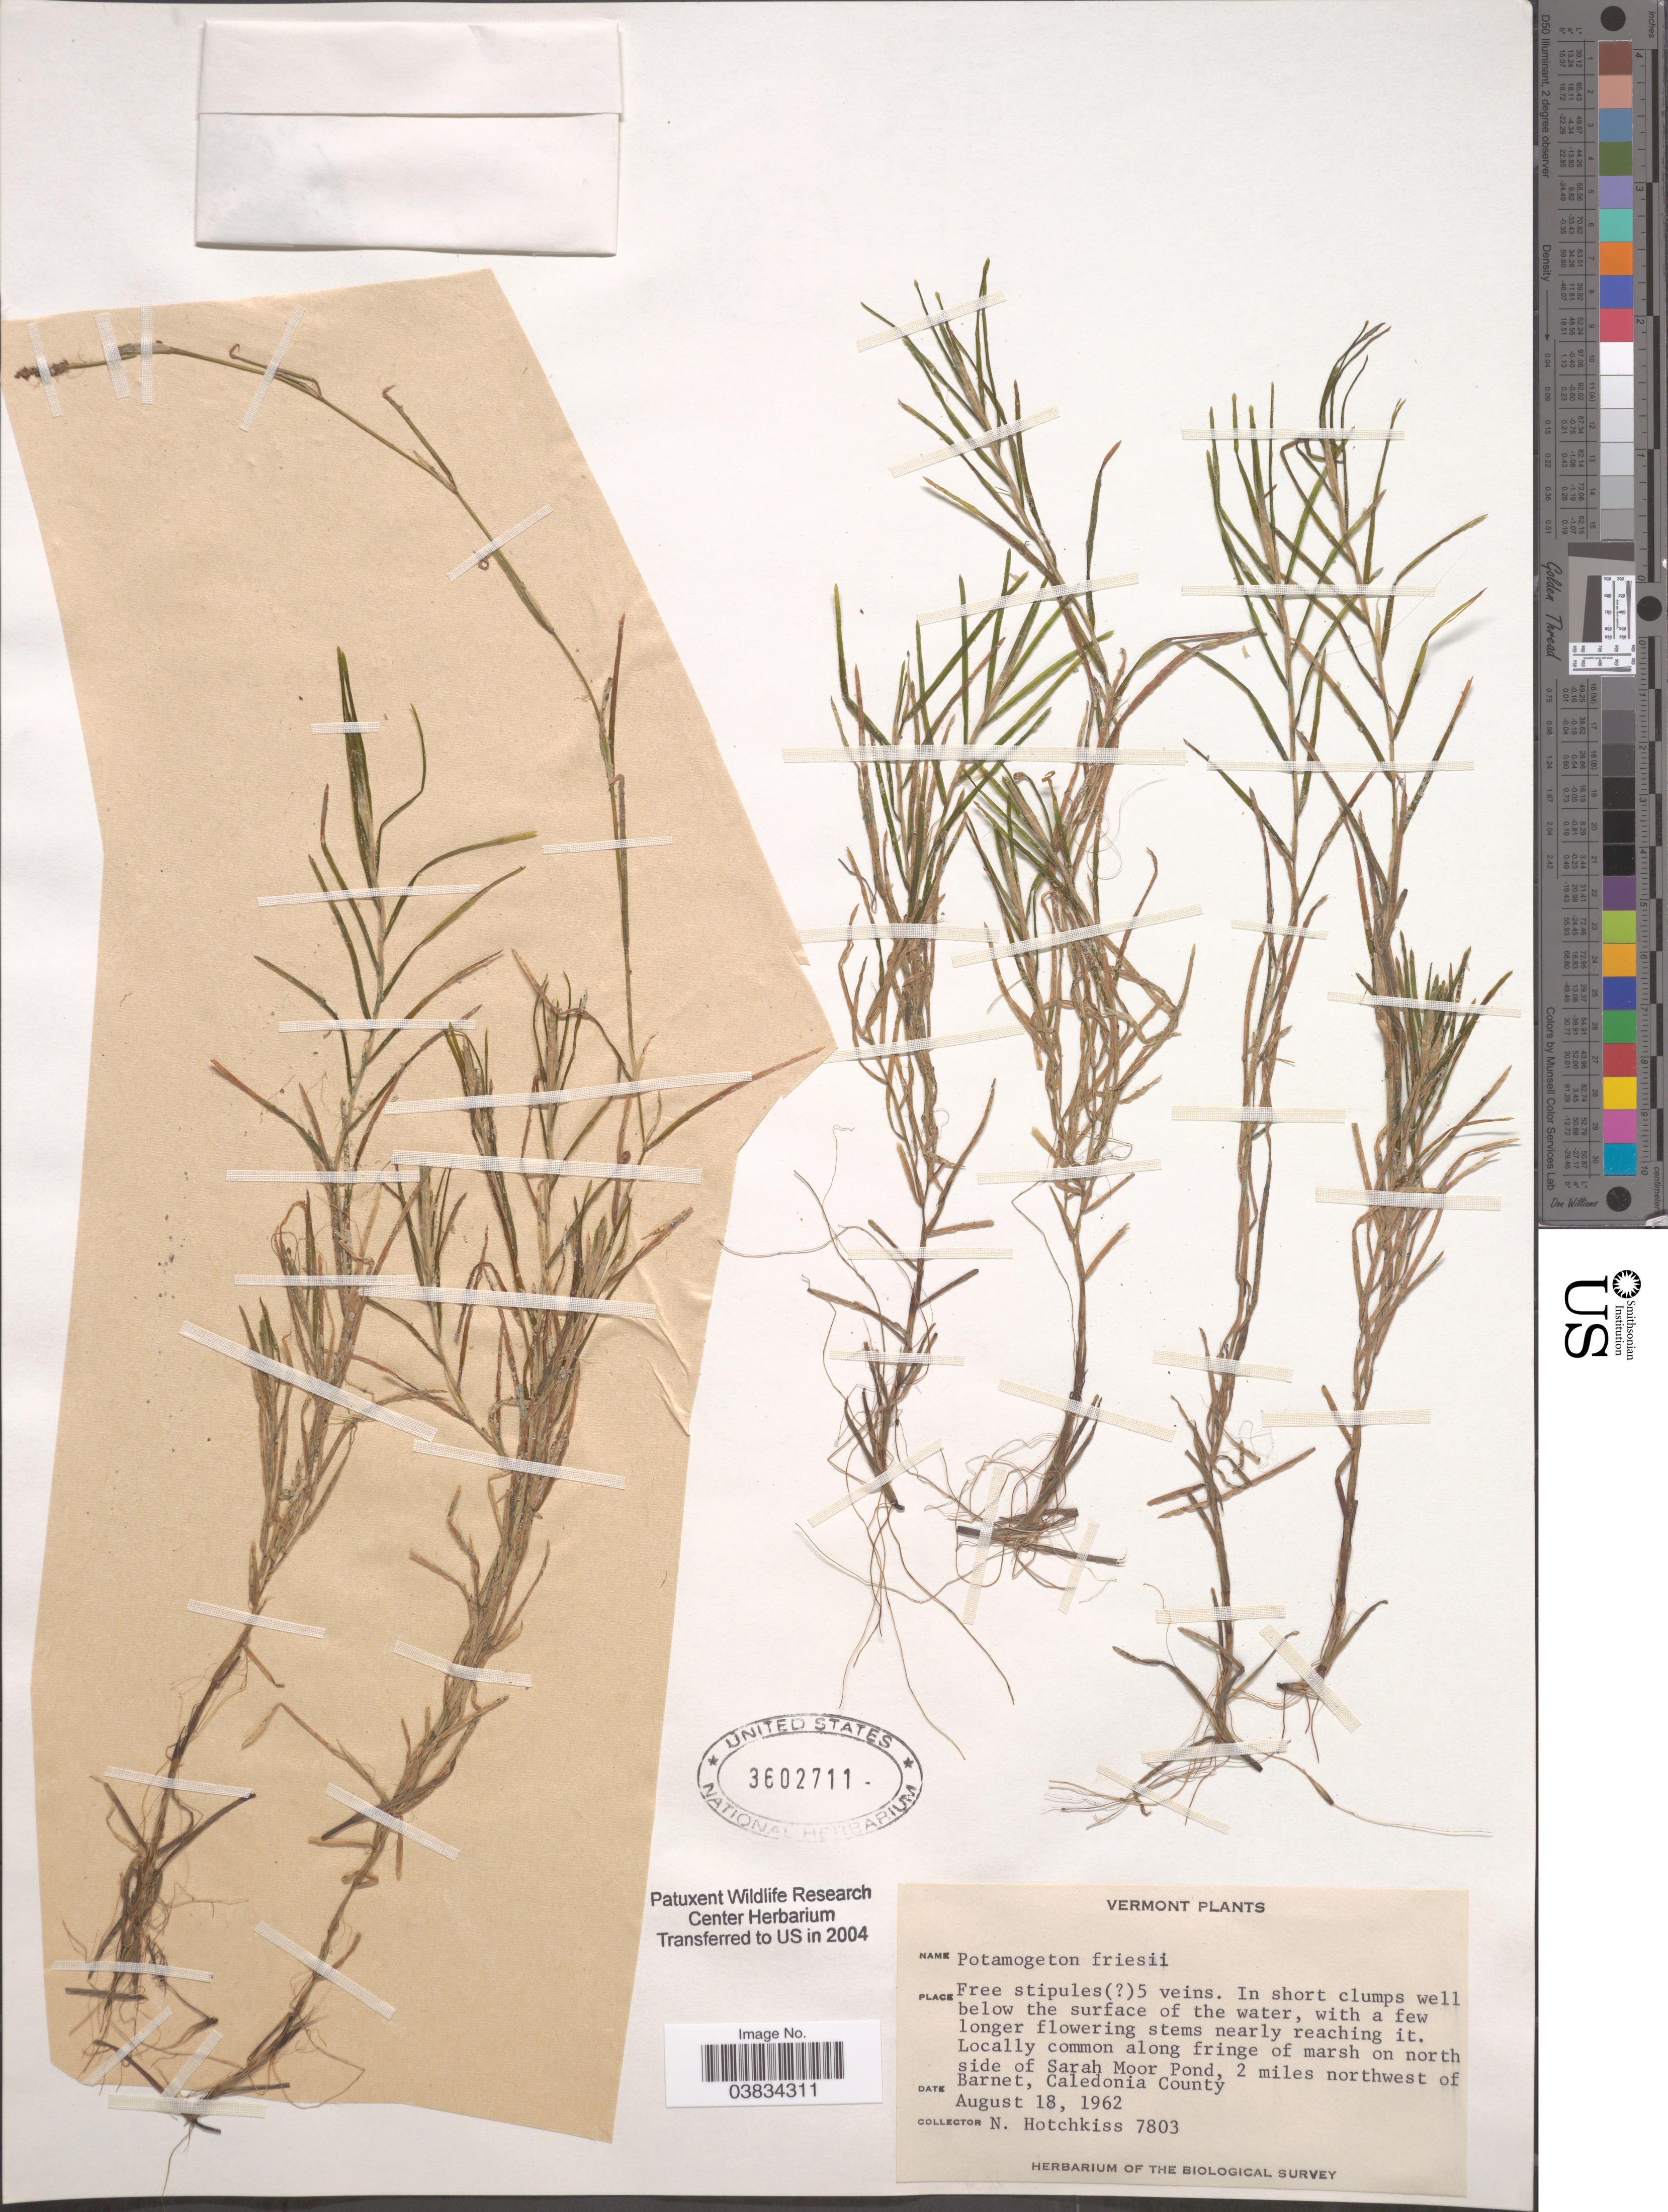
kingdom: Plantae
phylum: Tracheophyta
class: Liliopsida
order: Alismatales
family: Potamogetonaceae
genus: Potamogeton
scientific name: Potamogeton friesii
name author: Rupr.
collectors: N. Hotchkiss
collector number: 7803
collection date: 1962-08-18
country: United States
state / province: Vermont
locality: On south side of Sarah Moor Pond, 2 miles northwest of Barnet, Caledonia County.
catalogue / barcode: US 3602711